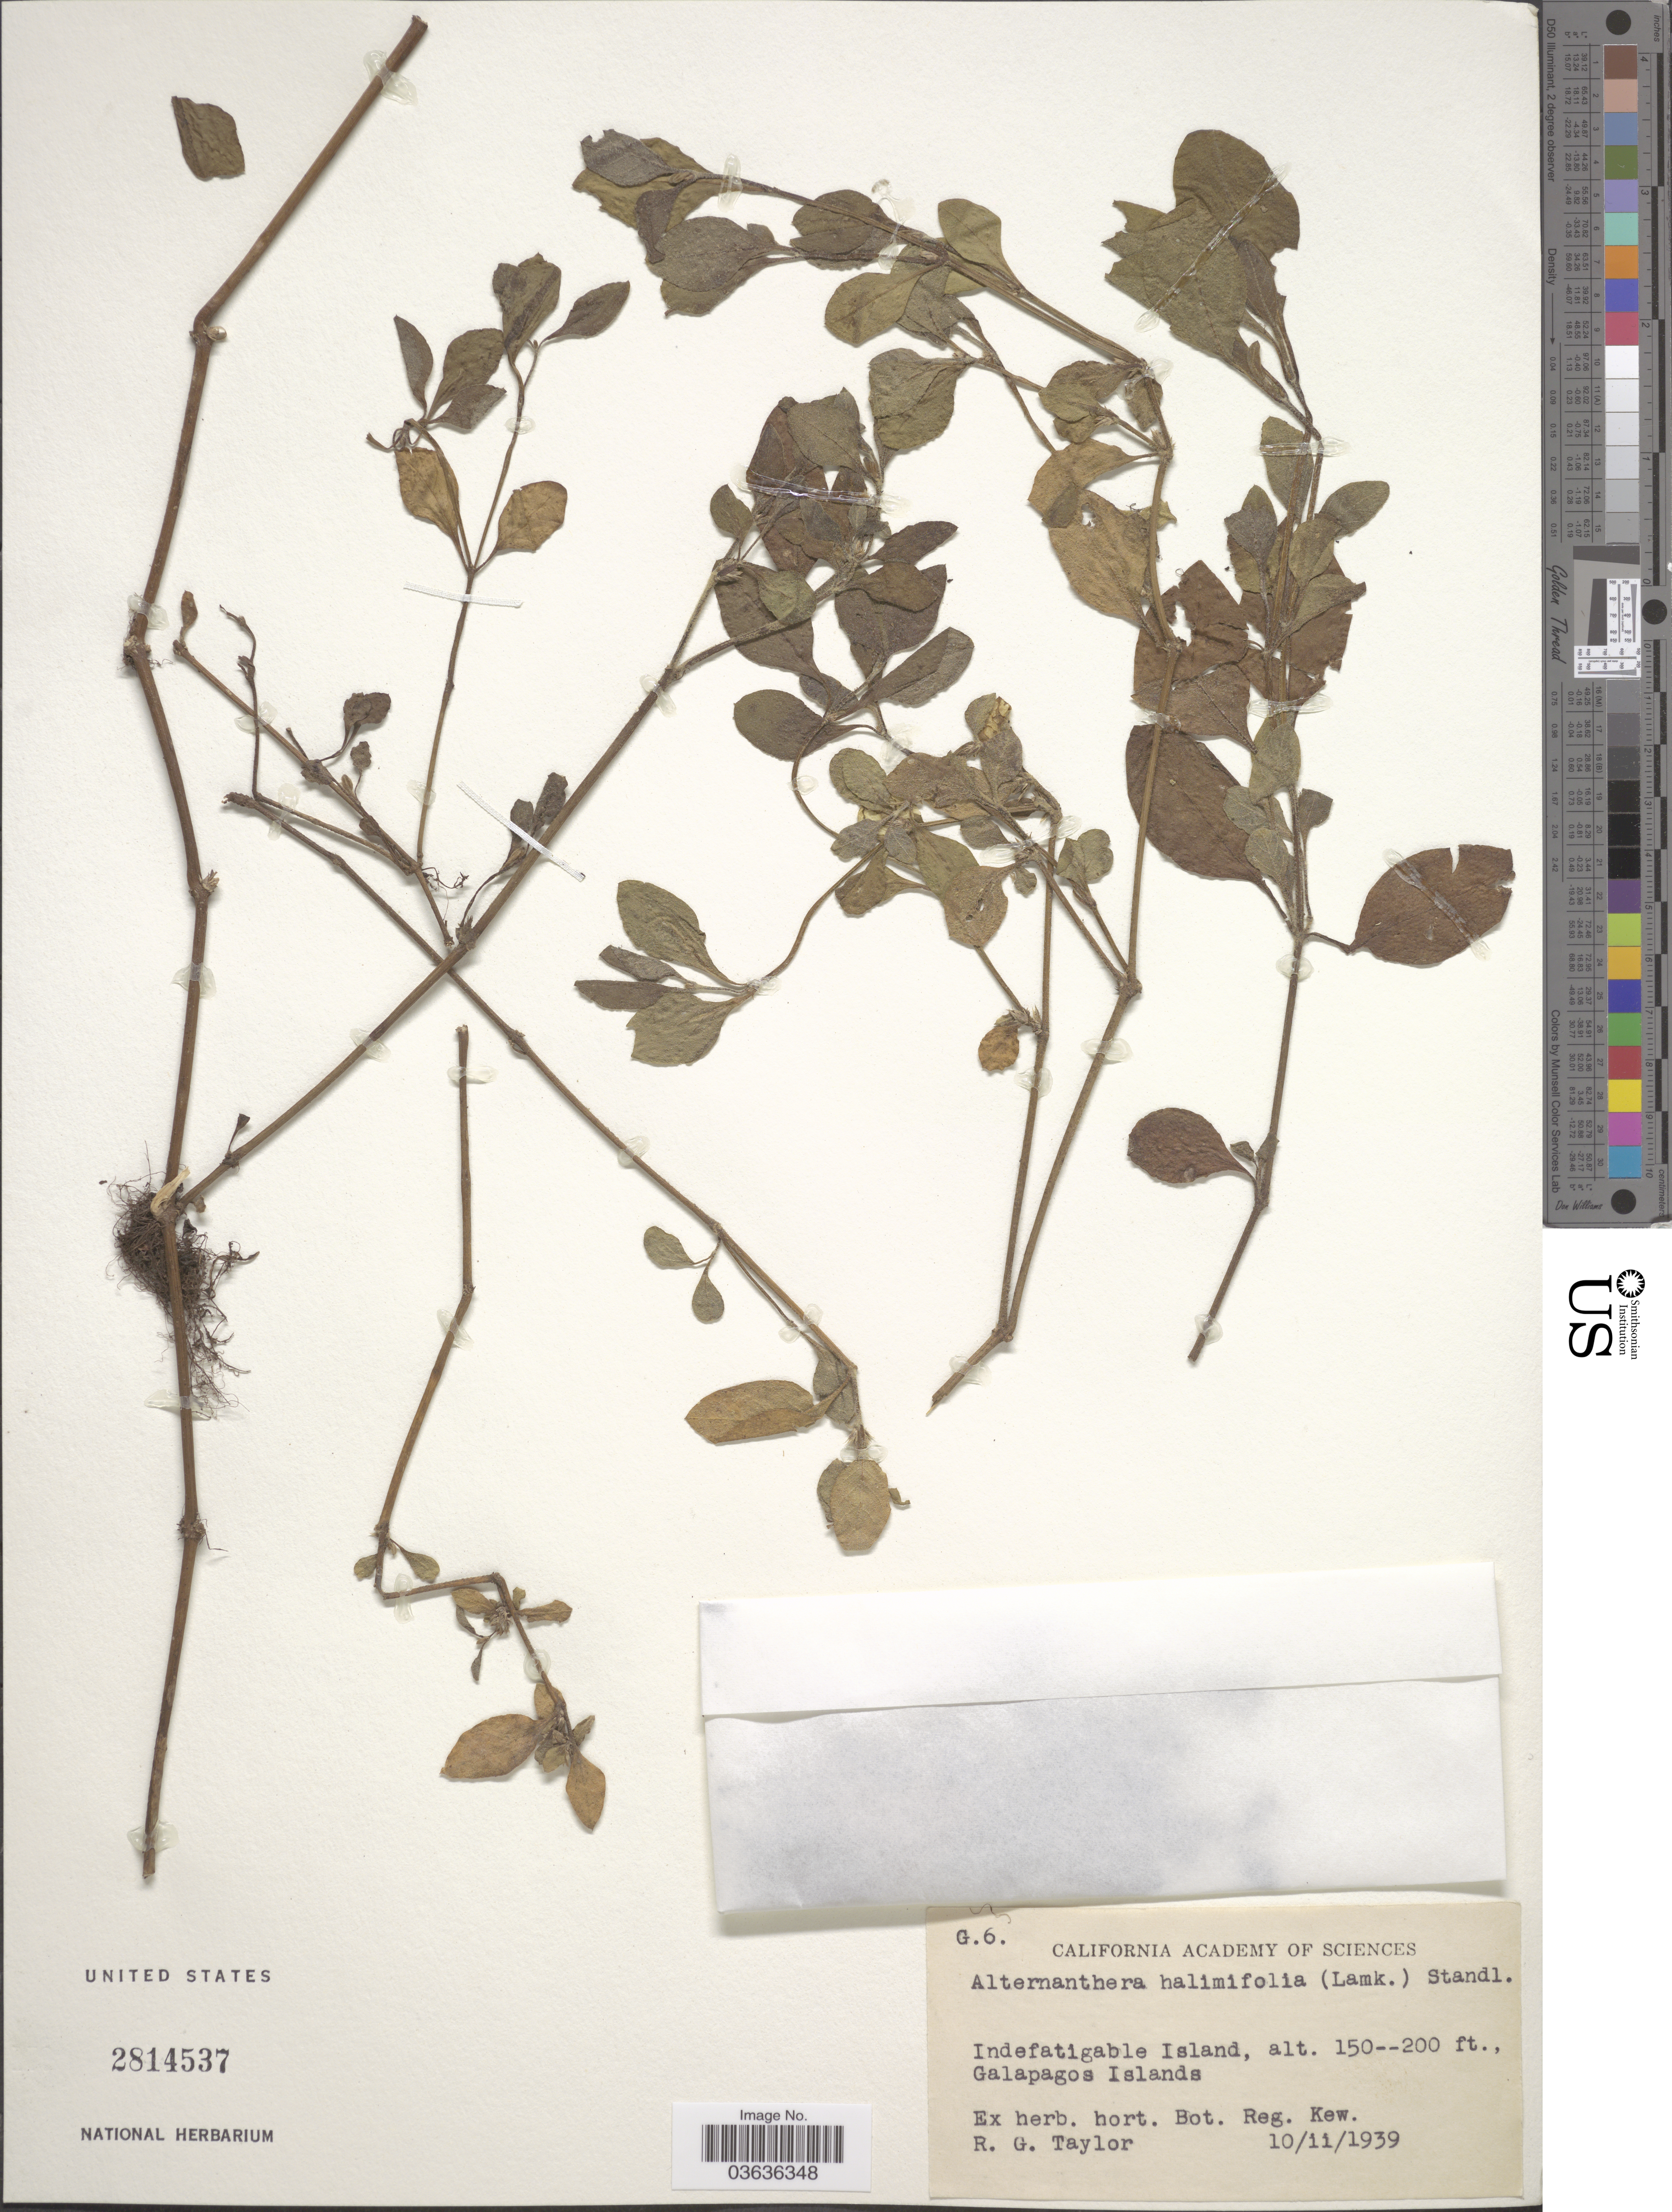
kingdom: Plantae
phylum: Tracheophyta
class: Magnoliopsida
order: Caryophyllales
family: Amaranthaceae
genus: Alternanthera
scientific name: Alternanthera halimifolia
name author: (Lam.) Standl. ex Pittier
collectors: R. Taylor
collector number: G6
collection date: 1939-02-10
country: Ecuador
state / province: Colón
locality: Idefatigable Island. Galapagos Islands.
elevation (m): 46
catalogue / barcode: US 2814537